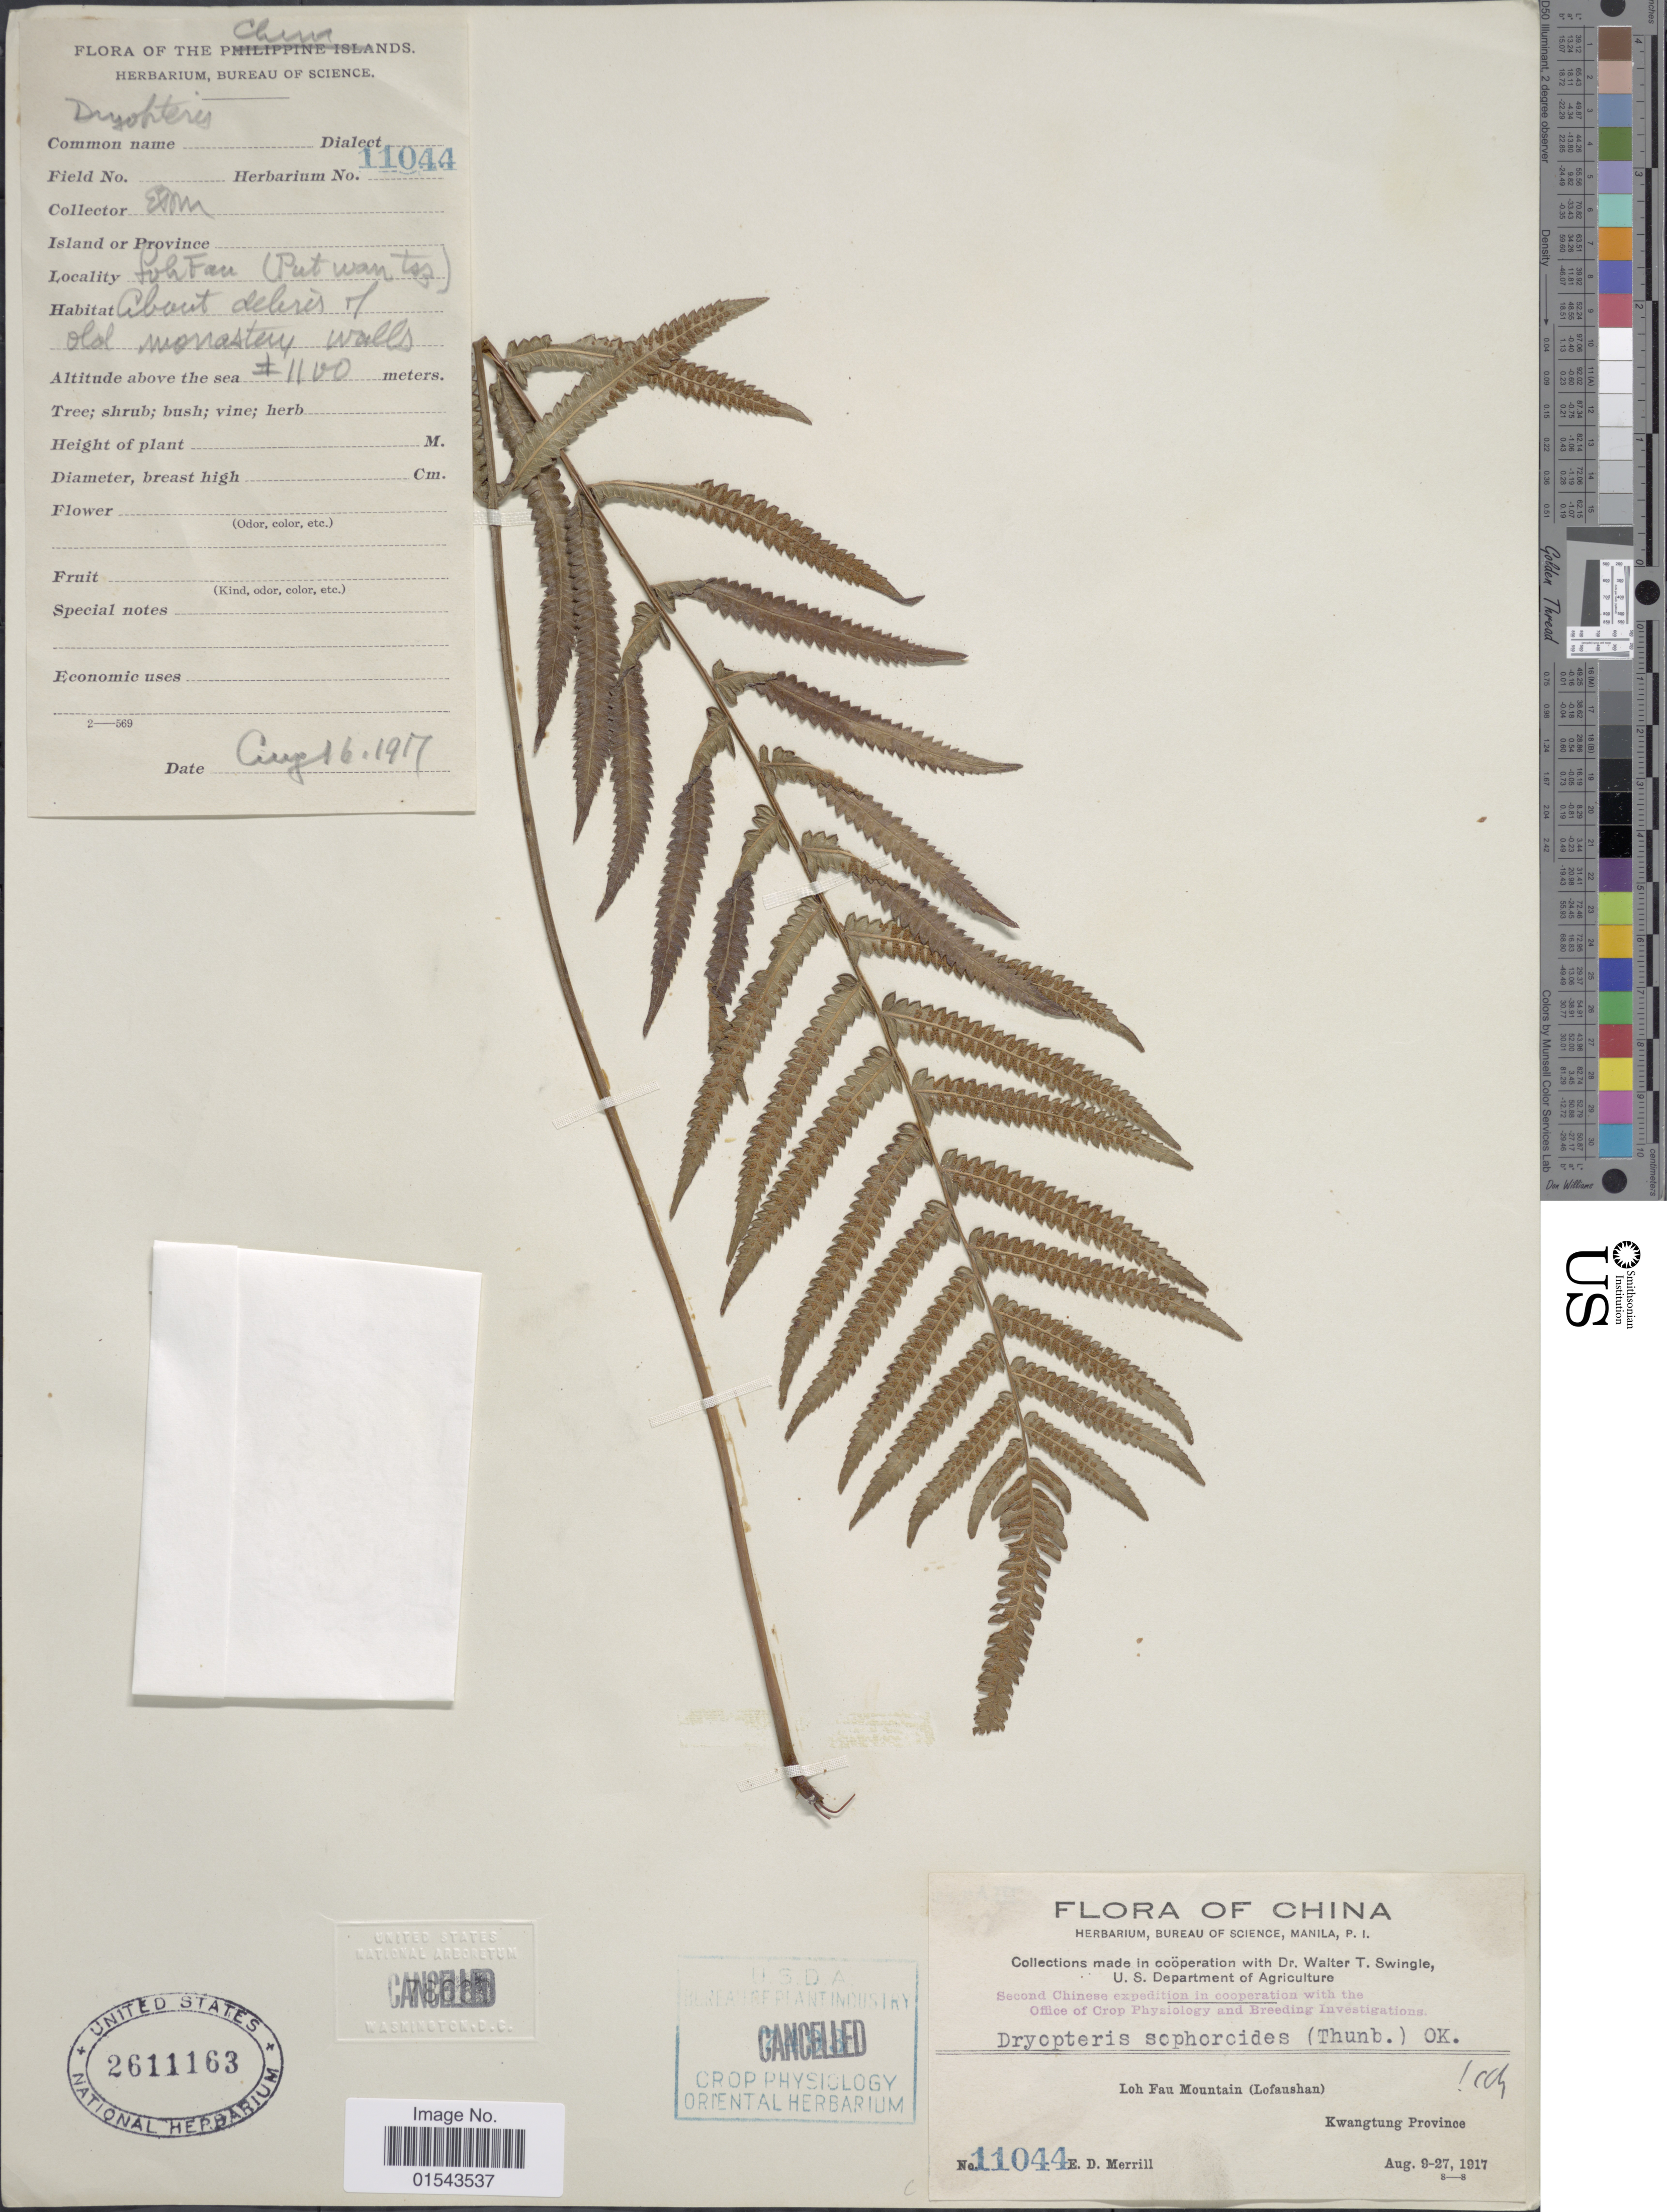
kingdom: Plantae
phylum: Tracheophyta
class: Polypodiopsida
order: Polypodiales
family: Thelypteridaceae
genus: Christella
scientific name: Christella acuminata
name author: (Houtt.) H. Lév.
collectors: E. D. Merrill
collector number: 11044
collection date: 1917-08-16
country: China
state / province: Guangdong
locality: China. Loh fau Mountain (Lofaushan). Kwangtung Province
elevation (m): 1100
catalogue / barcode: US 2611163